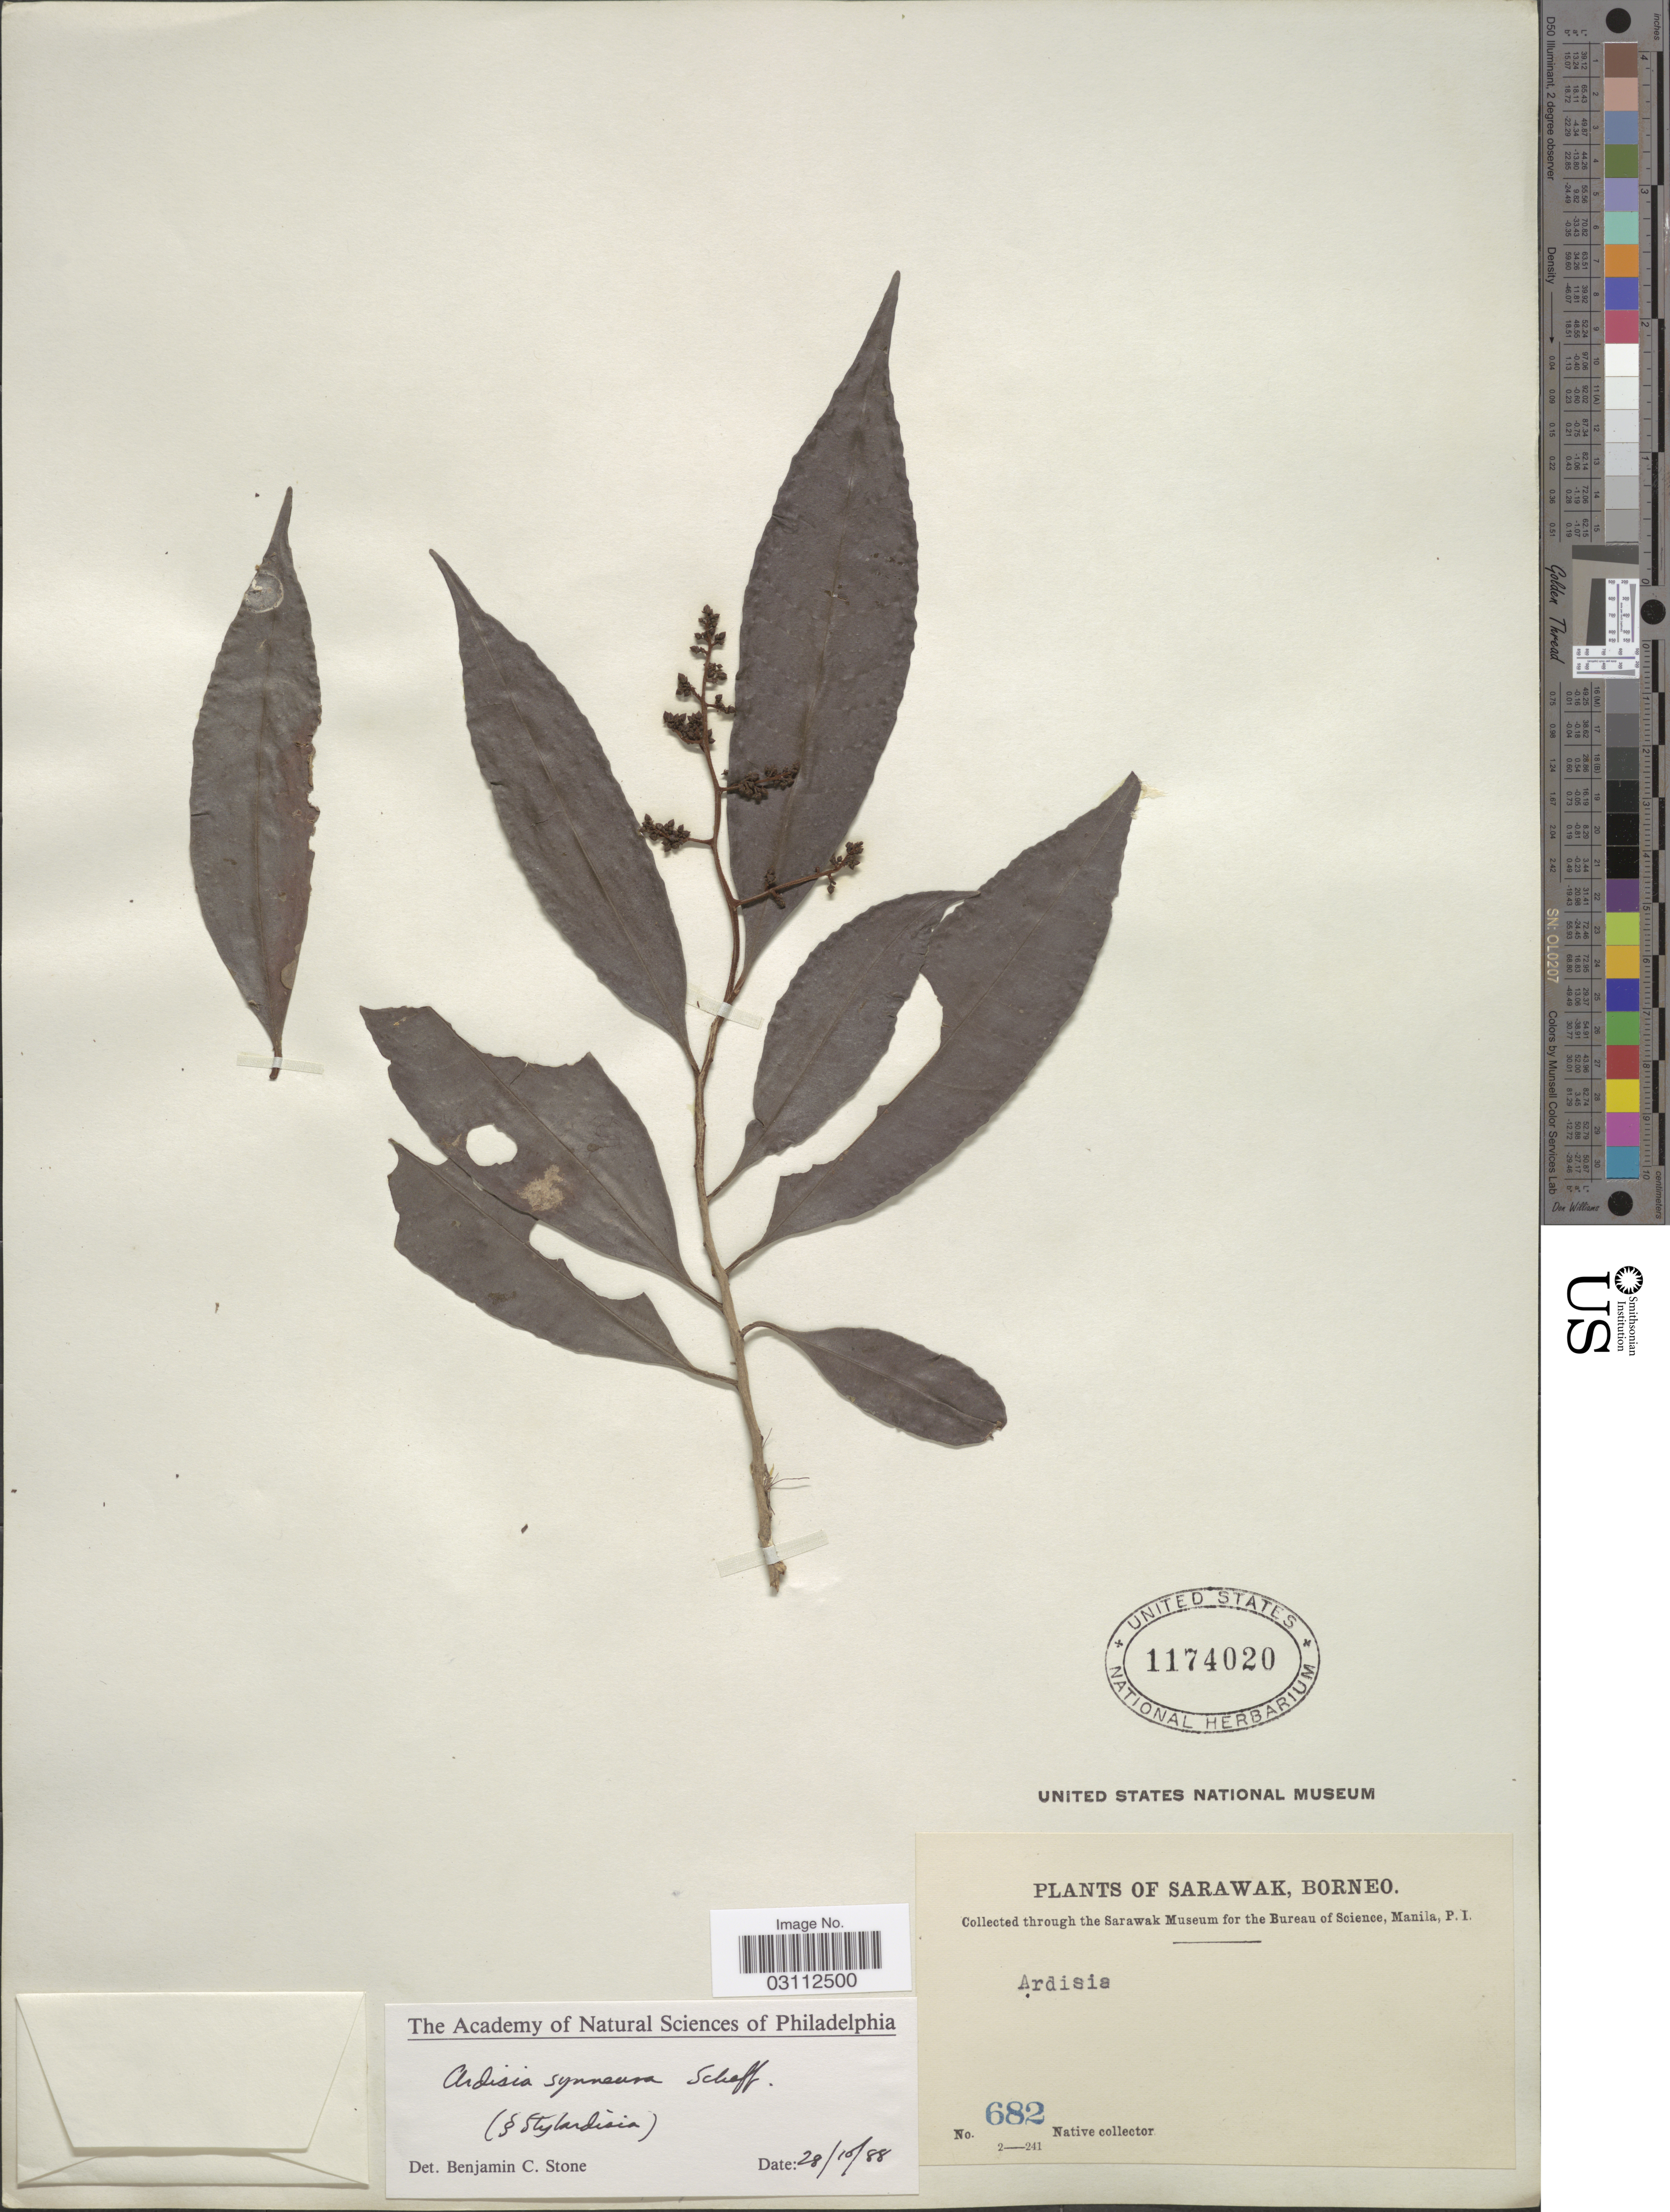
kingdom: Plantae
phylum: Tracheophyta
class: Magnoliopsida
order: Ericales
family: Primulaceae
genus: Ardisia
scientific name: Ardisia synneura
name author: Scheff.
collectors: Native collector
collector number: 682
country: Malaysia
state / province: Sarawak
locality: Borneo.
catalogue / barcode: US 1174020